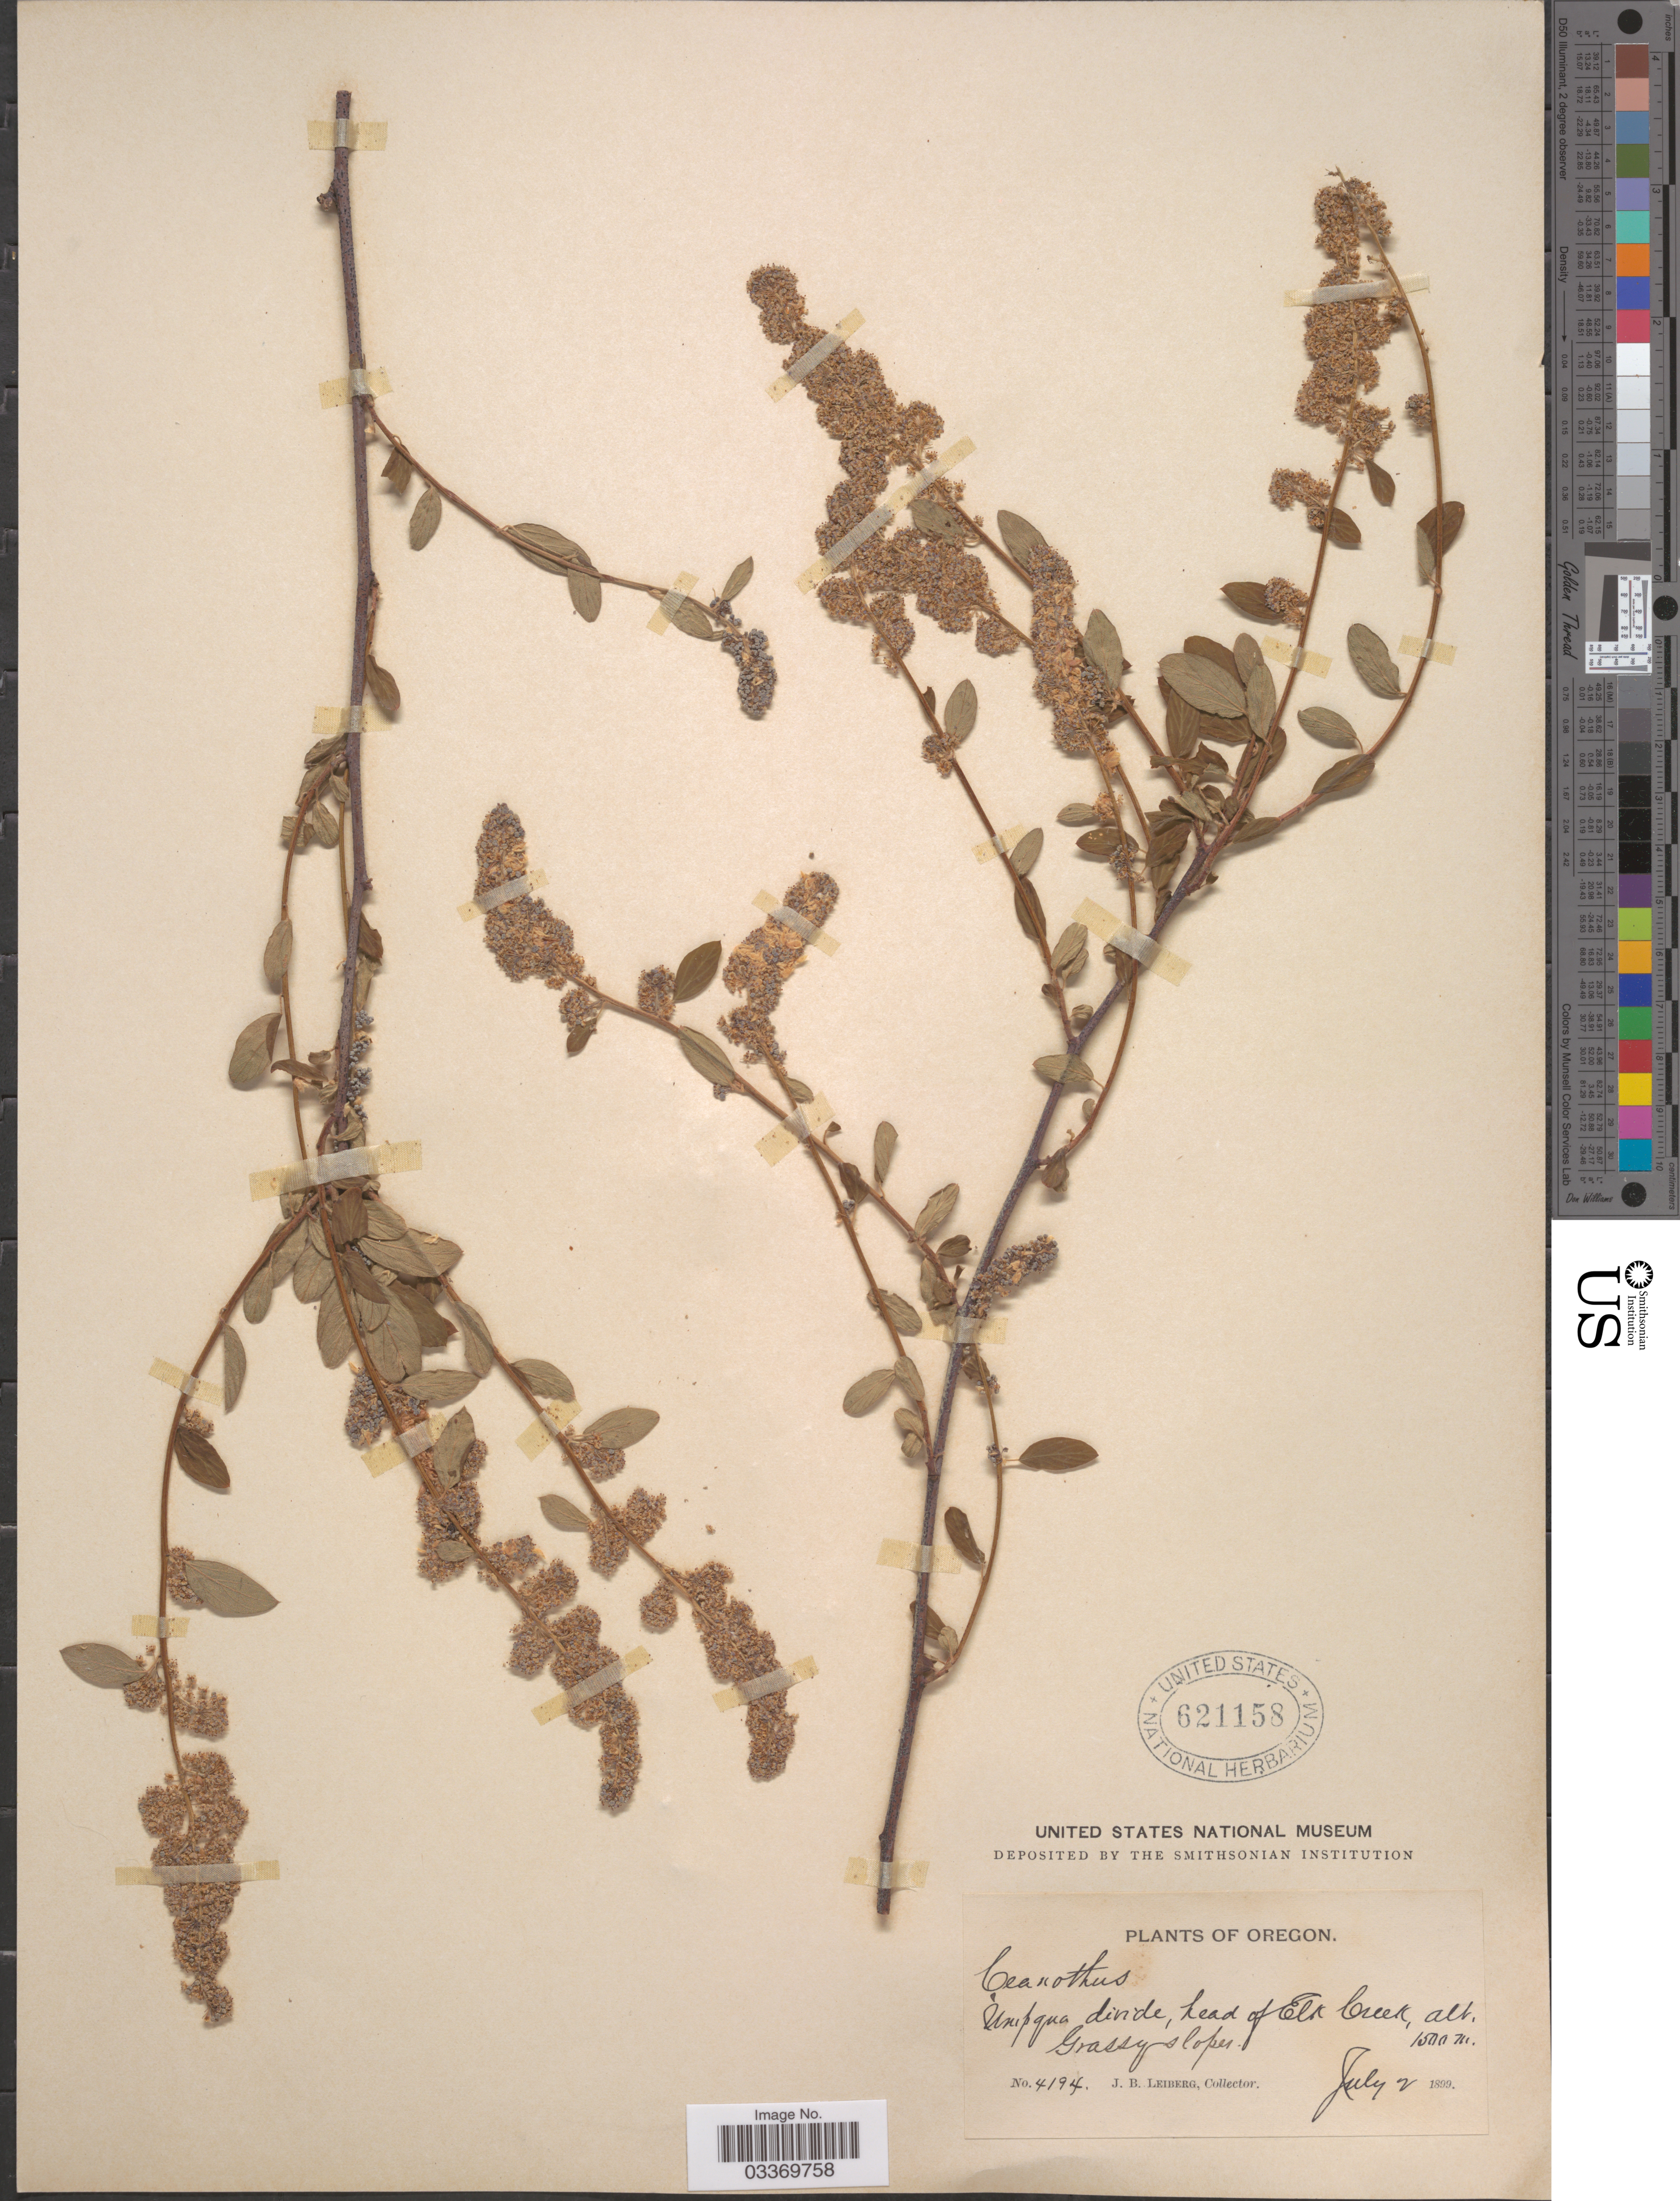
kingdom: Plantae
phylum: Tracheophyta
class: Magnoliopsida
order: Rosales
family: Rhamnaceae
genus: Ceanothus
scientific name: Ceanothus lemmonii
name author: Parry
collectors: J. B. Leiberg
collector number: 4194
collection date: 1899-07-02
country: United States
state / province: Oregon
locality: Unipqua divide, head of Elk Creek.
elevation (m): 1500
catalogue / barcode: US 621158